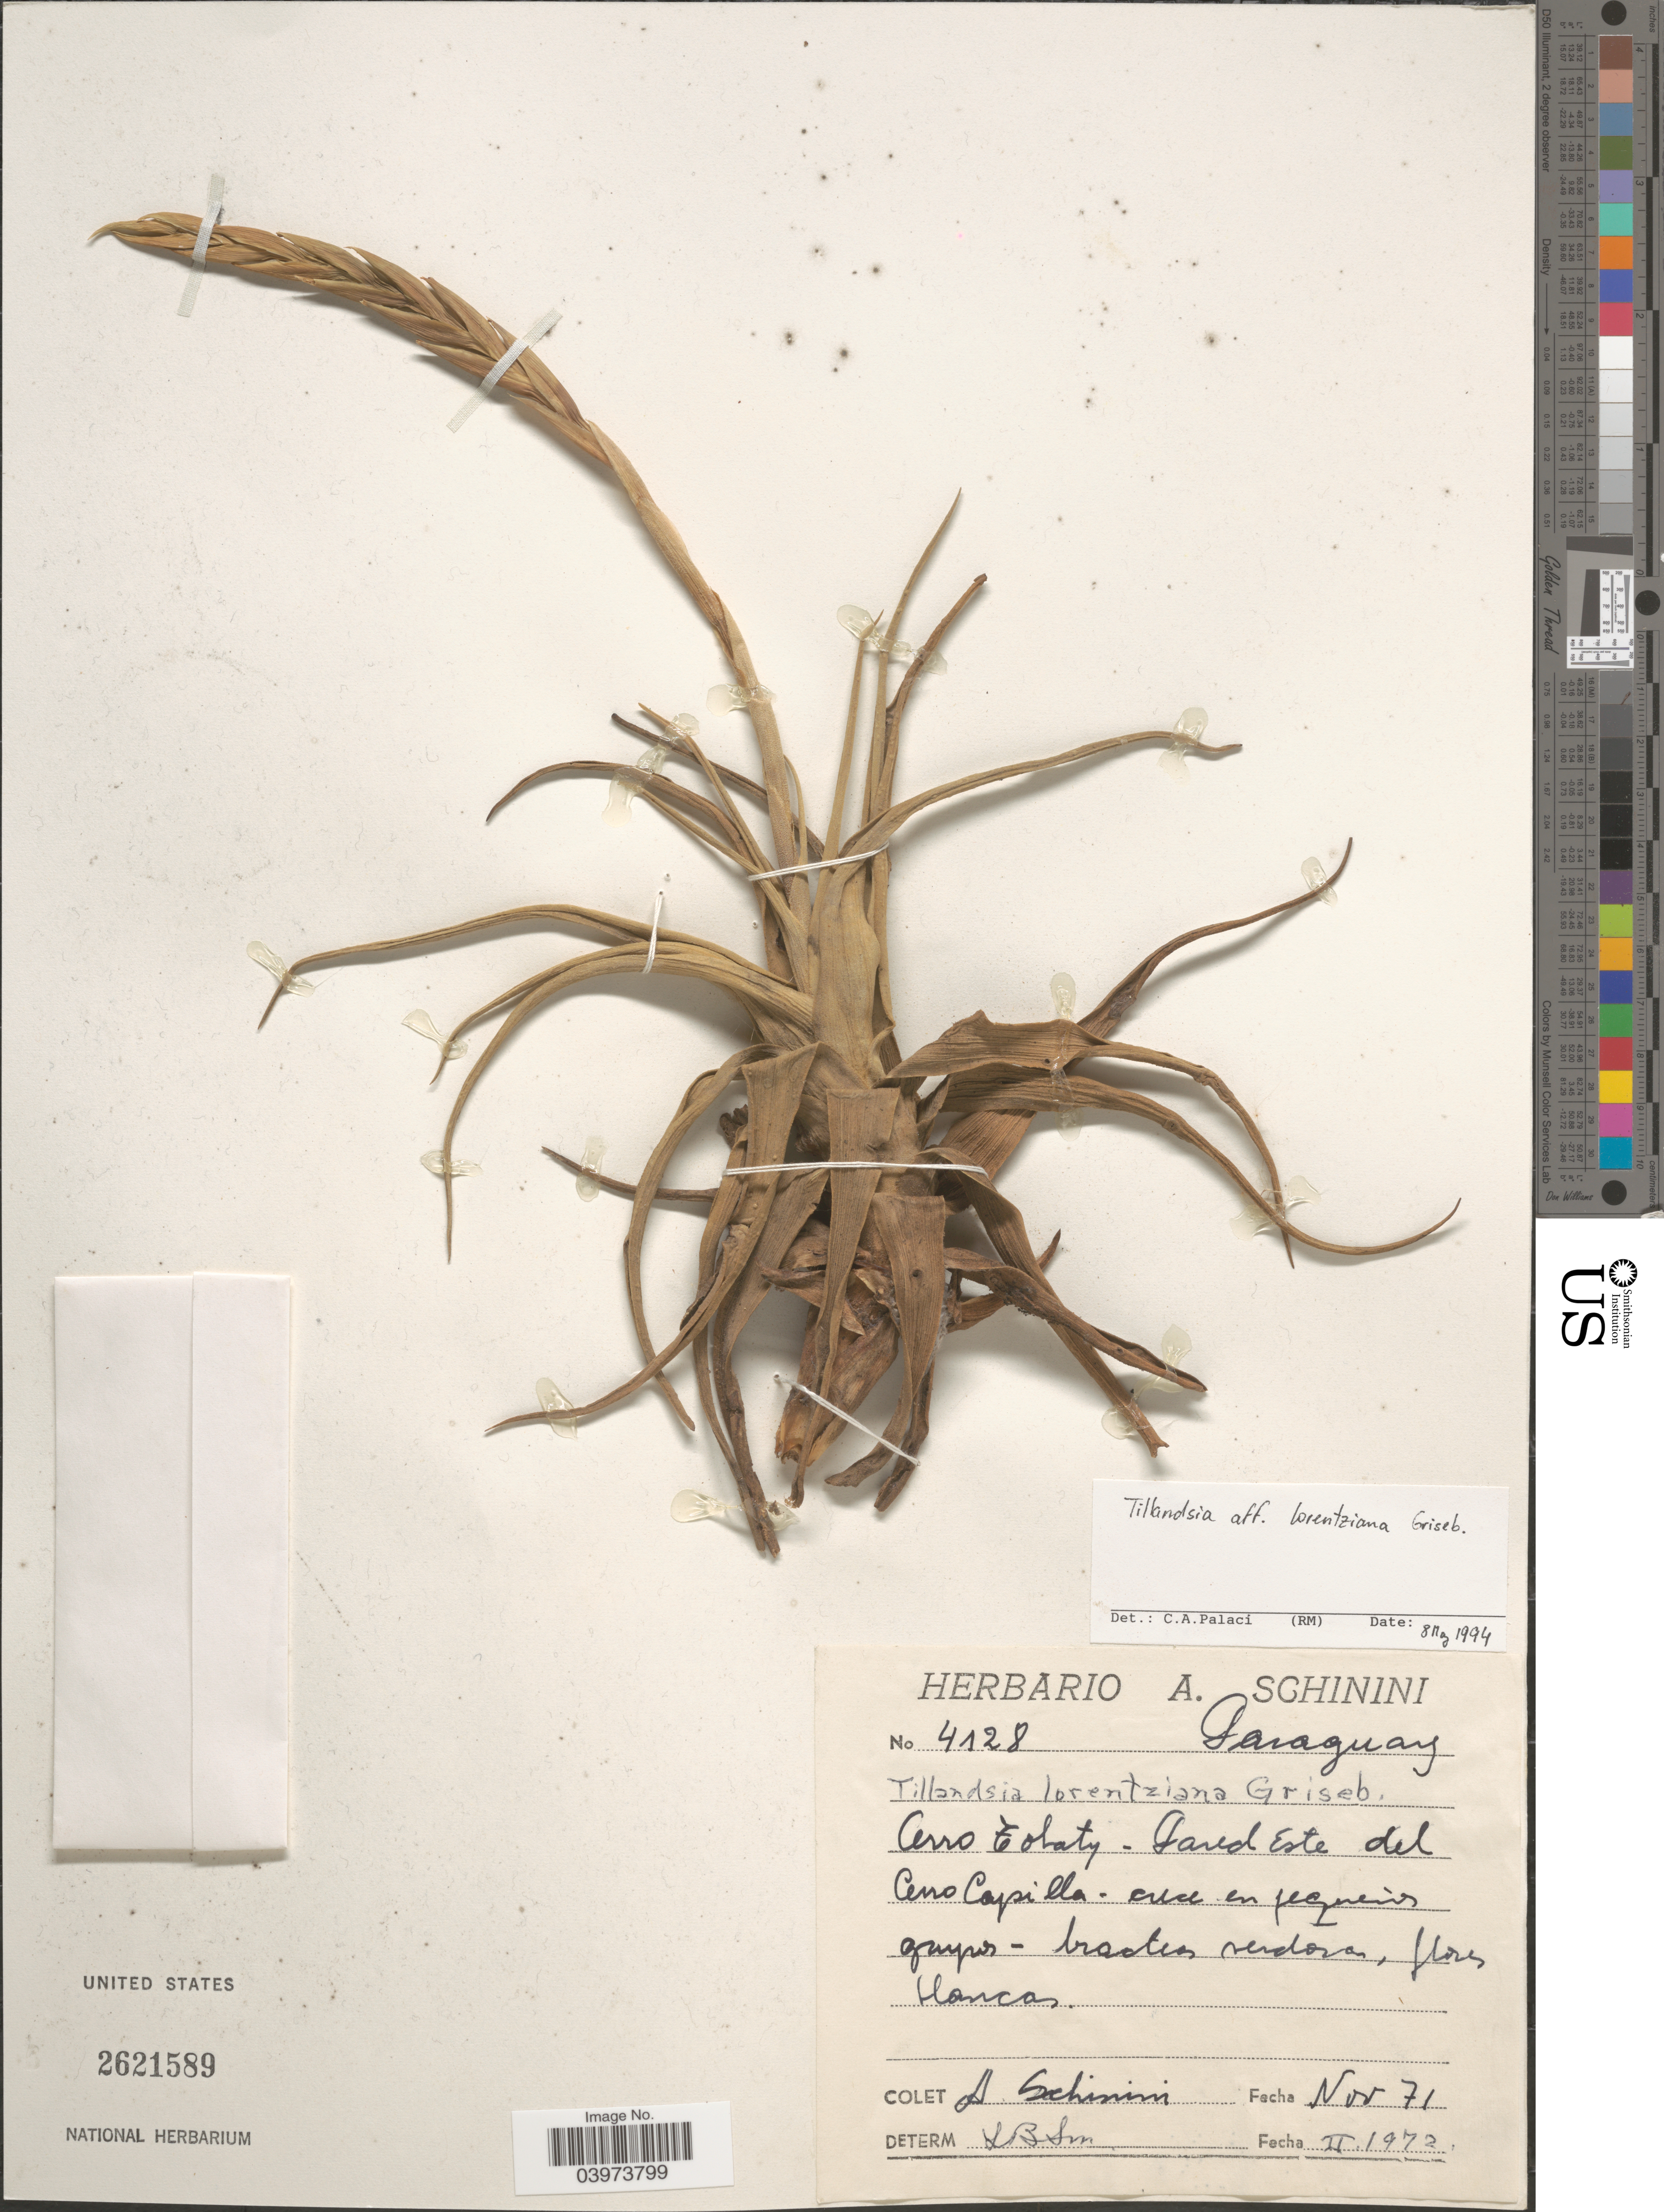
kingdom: Plantae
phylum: Tracheophyta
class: Liliopsida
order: Poales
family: Bromeliaceae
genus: Tillandsia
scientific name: Tillandsia lorentziana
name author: Griseb.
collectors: A. Schinini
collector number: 4128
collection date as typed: Transcribed d/m/y: /11/71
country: Paraguay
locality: Cerro Tobaty - Pared Este del Cerro Capilla.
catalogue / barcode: US 2621589